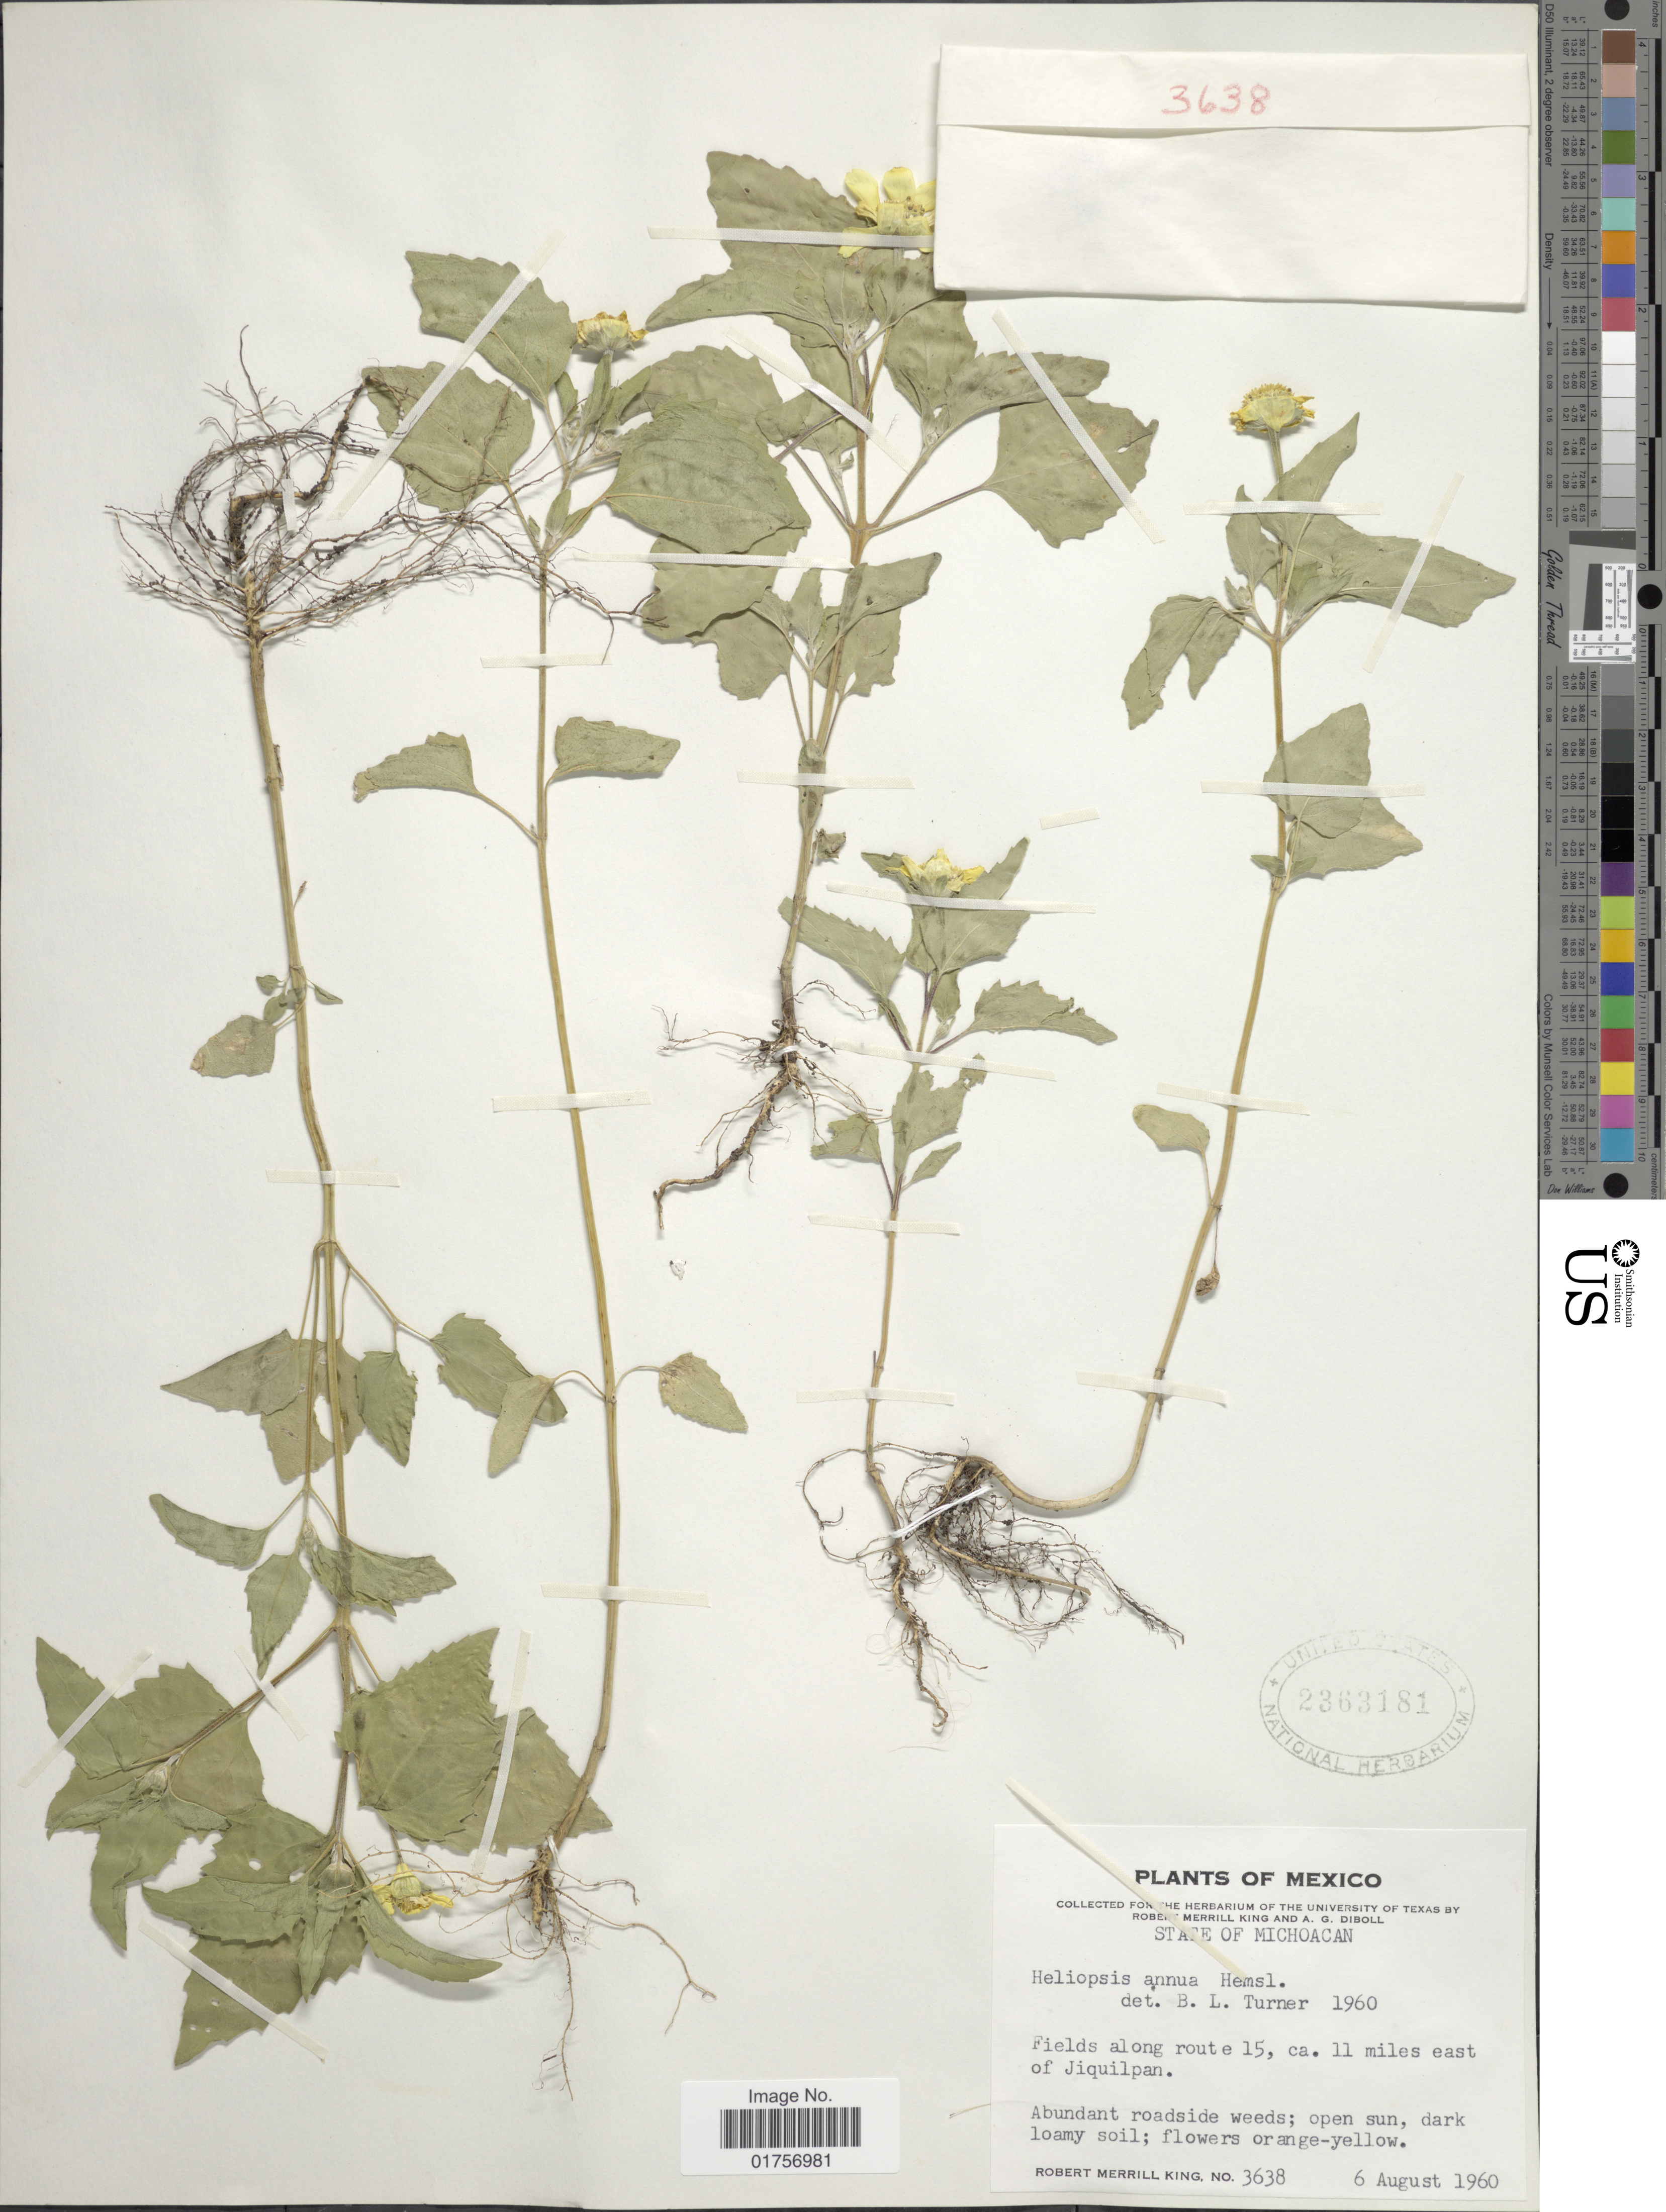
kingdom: Plantae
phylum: Tracheophyta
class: Magnoliopsida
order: Asterales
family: Asteraceae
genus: Heliopsis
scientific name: Heliopsis annua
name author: Hemsl.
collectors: R. M. King & A. Diboll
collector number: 3638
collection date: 1960-08-06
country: Mexico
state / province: Michoacán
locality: Along route 15, ca. 11 miles east of Jiquilpan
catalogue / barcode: US 2363181